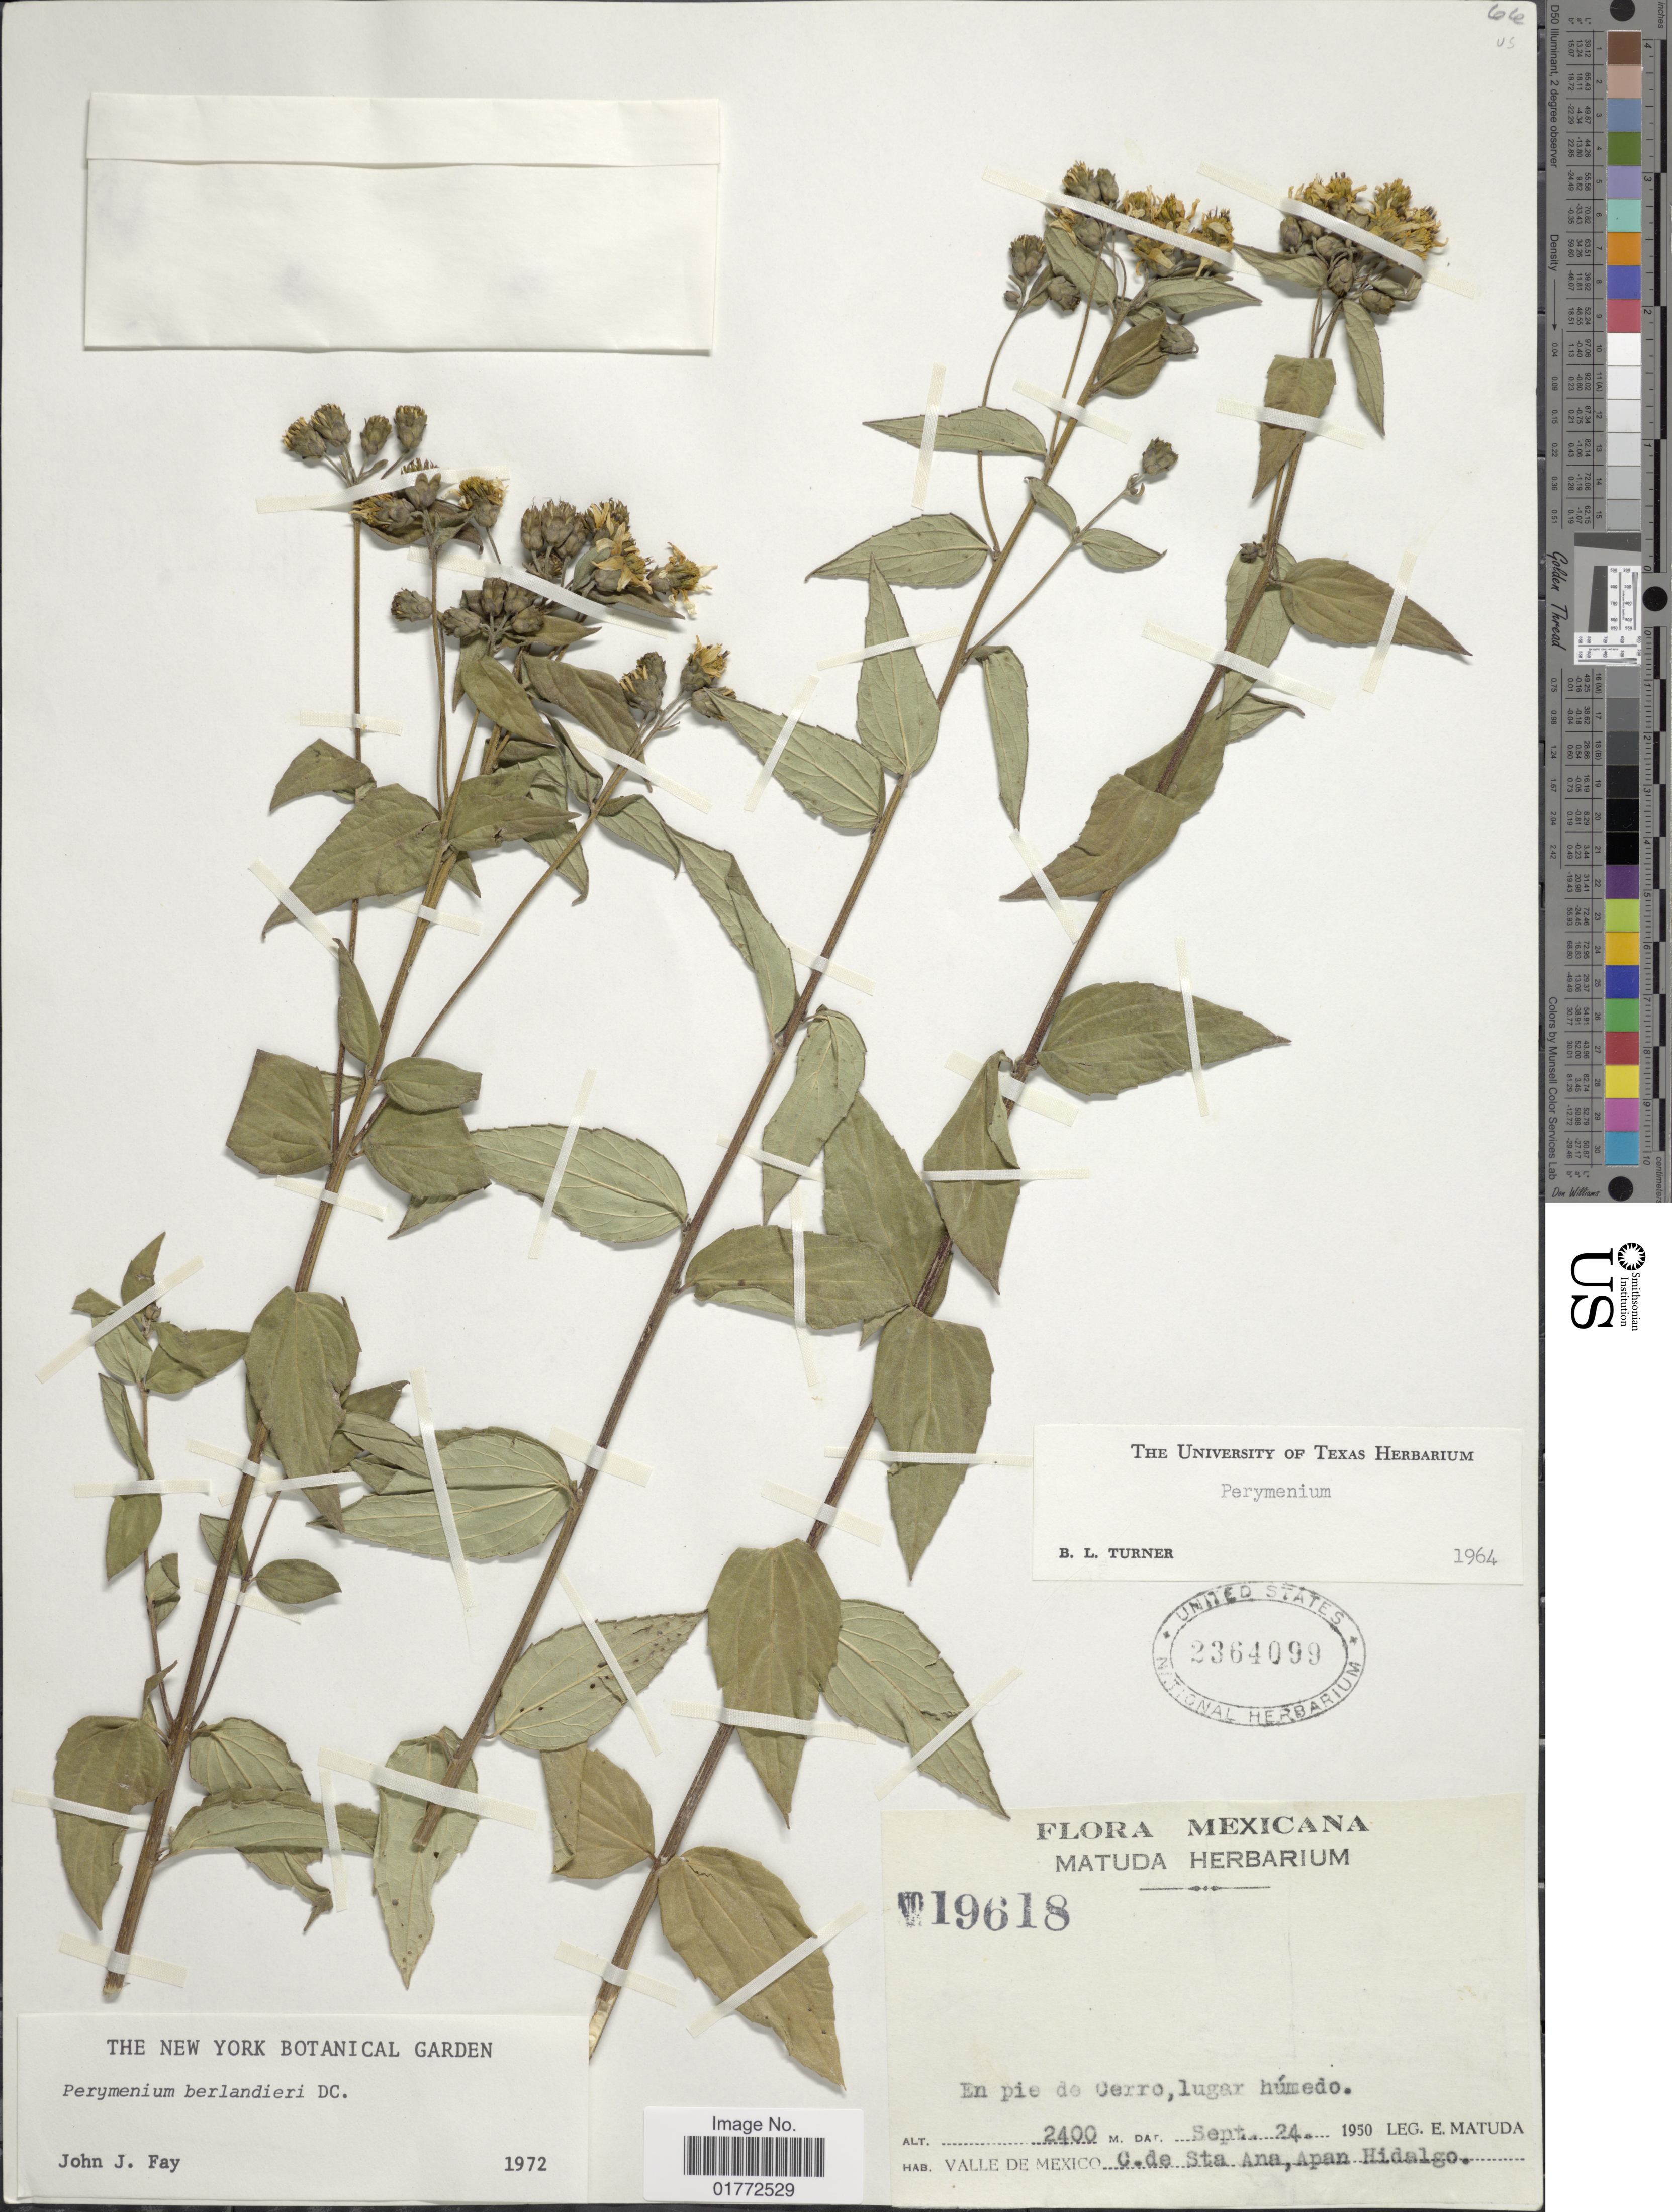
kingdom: Plantae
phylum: Tracheophyta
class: Magnoliopsida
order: Asterales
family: Asteraceae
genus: Perymenium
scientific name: Perymenium berlandieri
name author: DC.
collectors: E. Matuda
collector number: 2++29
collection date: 1950-09-24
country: Mexico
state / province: Hidalgo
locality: Valle de Mexico, C. de Sta Ana, Apan Hidalgo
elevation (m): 2400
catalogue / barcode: US 2364099